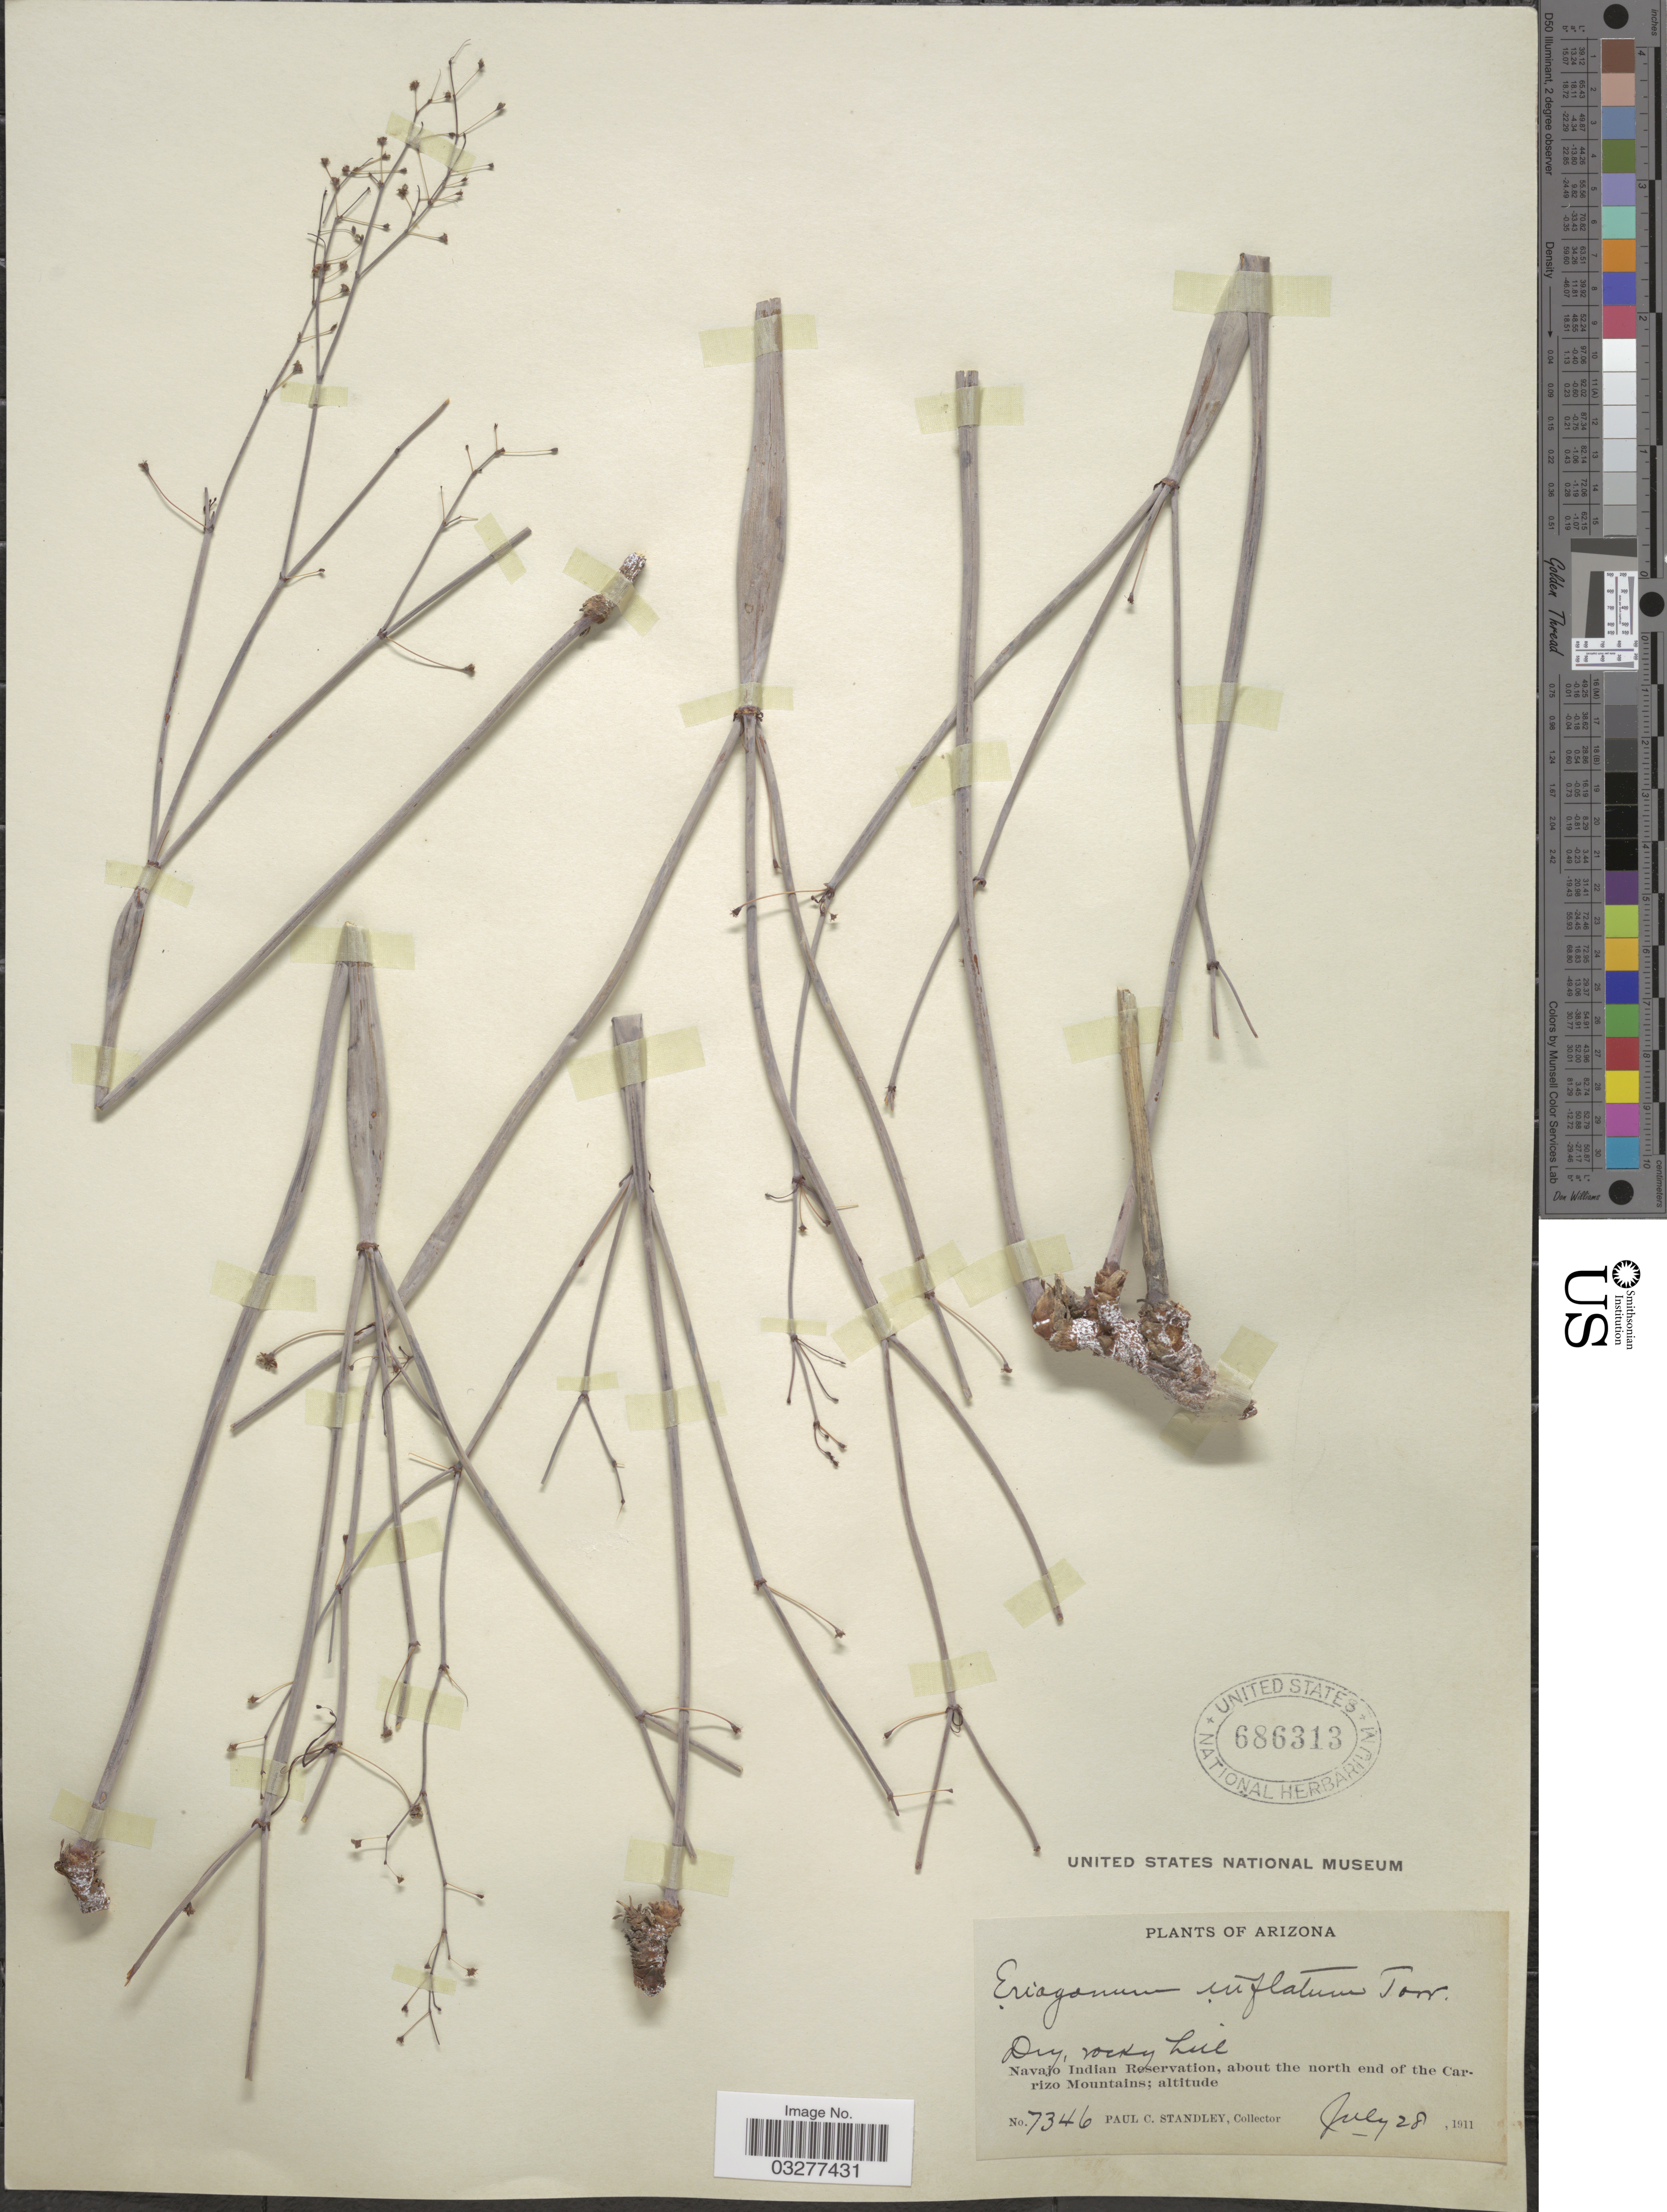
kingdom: Plantae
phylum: Tracheophyta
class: Magnoliopsida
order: Caryophyllales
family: Polygonaceae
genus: Eriogonum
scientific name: Eriogonum inflatum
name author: Torr. & Frém.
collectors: P. C. Standley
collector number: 7346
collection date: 1911-07-28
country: United States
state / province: Arizona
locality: Navajo Indian Reservation, about the north end of the Carrizo Mountains.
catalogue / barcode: US 686313